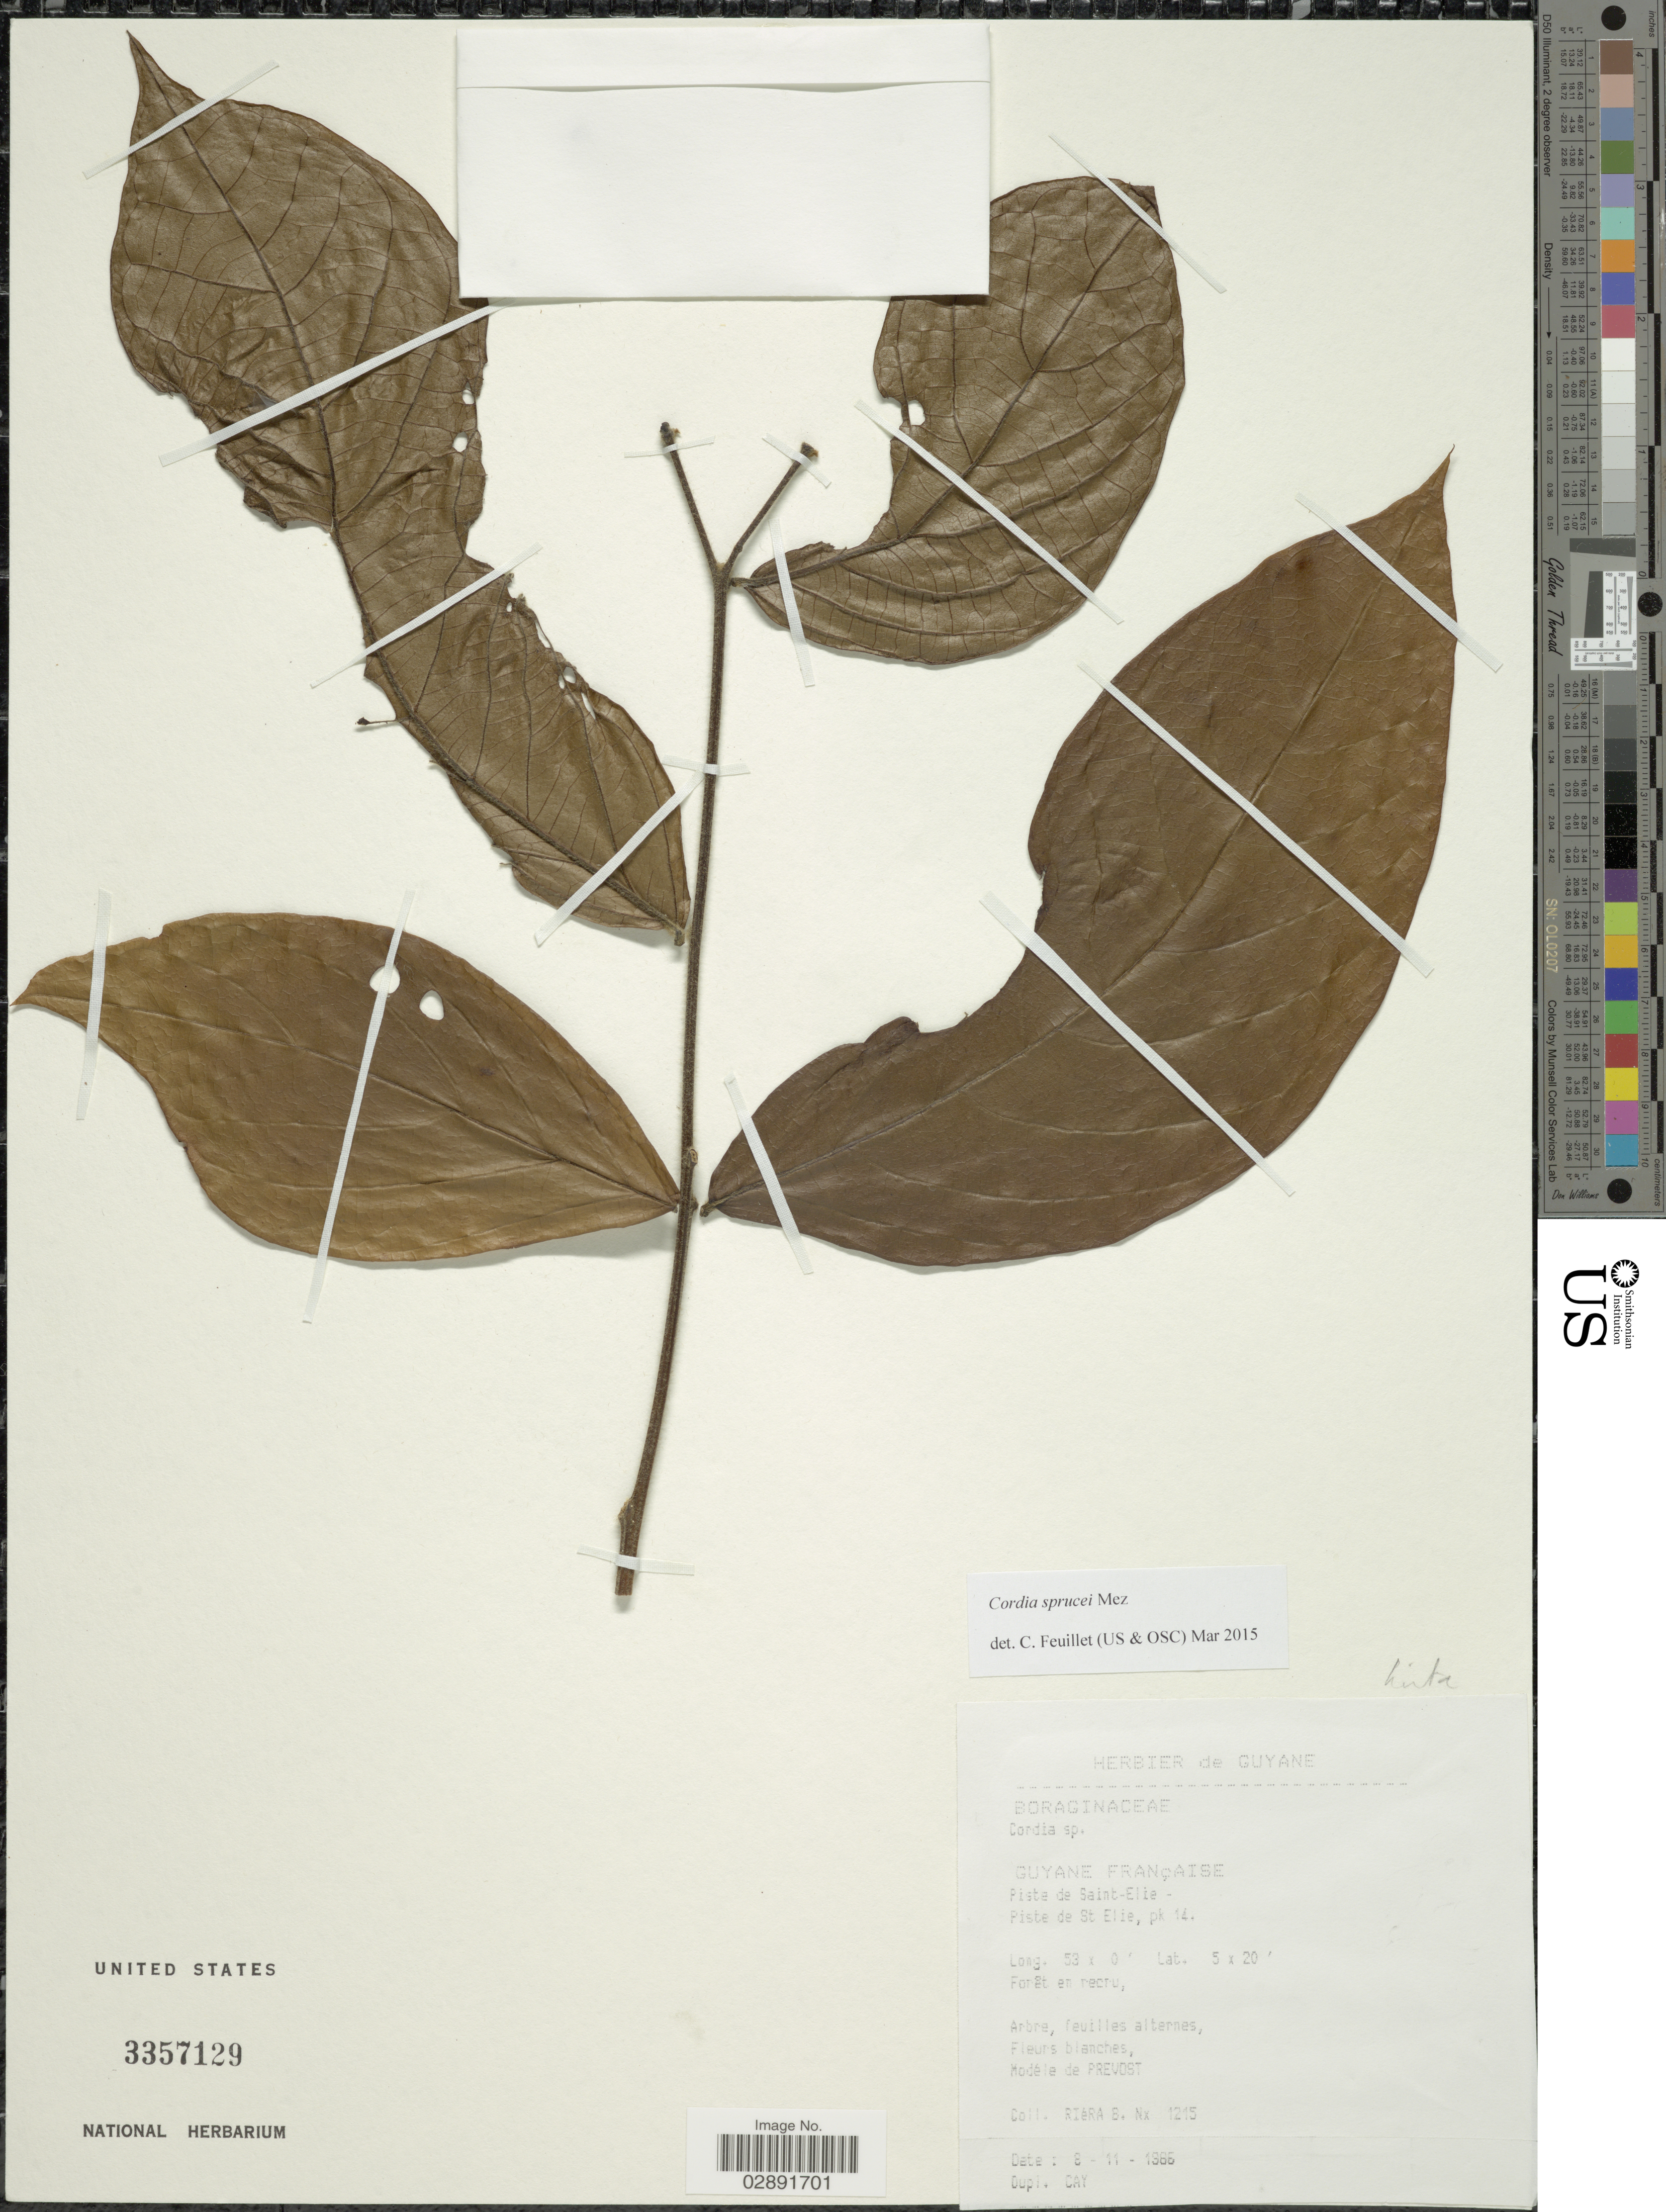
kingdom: Plantae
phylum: Tracheophyta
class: Magnoliopsida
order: Boraginales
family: Cordiaceae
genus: Cordia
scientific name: Cordia sprucei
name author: Mez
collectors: B. Riéra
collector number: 1215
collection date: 1986-11-08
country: French Guiana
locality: Guyane Française. Piste de Saint-Elie - Piste de St Elie, pk 14.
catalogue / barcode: US 3357129